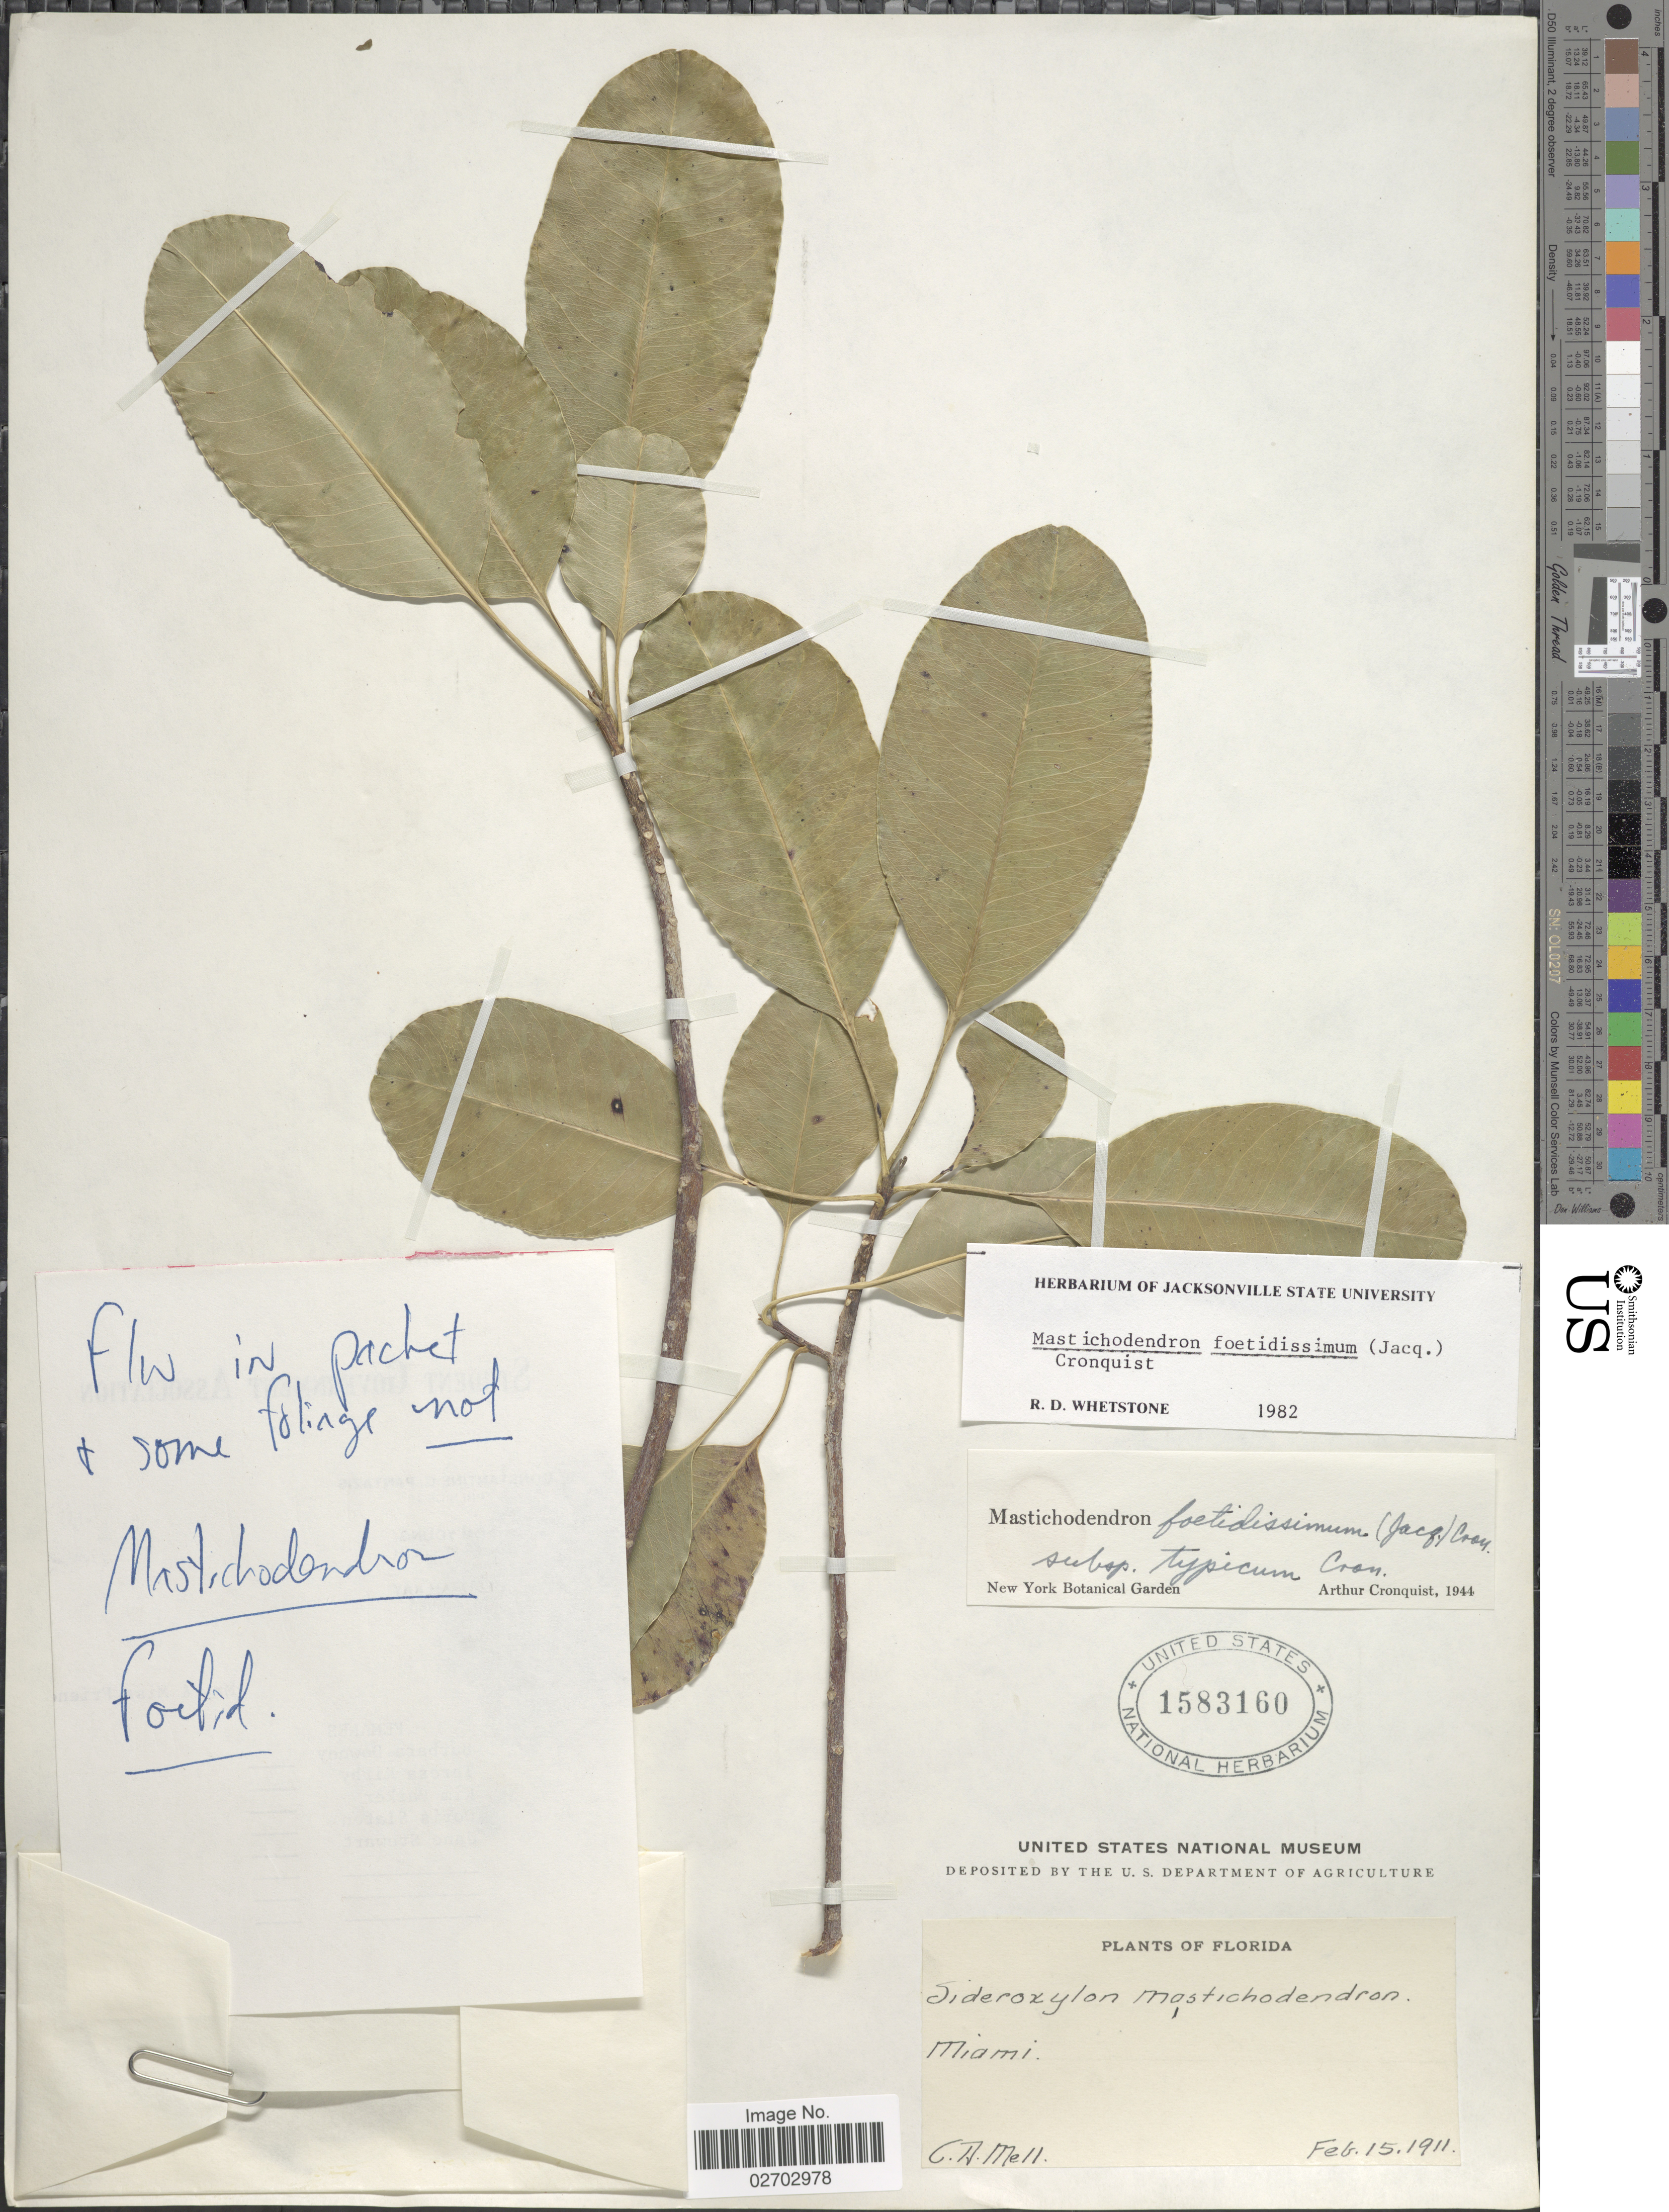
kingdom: Plantae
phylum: Tracheophyta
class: Magnoliopsida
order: Ericales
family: Sapotaceae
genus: Sideroxylon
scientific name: Sideroxylon foetidissimum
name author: Jacq.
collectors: C. D. Mell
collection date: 1911-02-15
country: United States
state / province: Florida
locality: Miami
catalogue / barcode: US 1583160